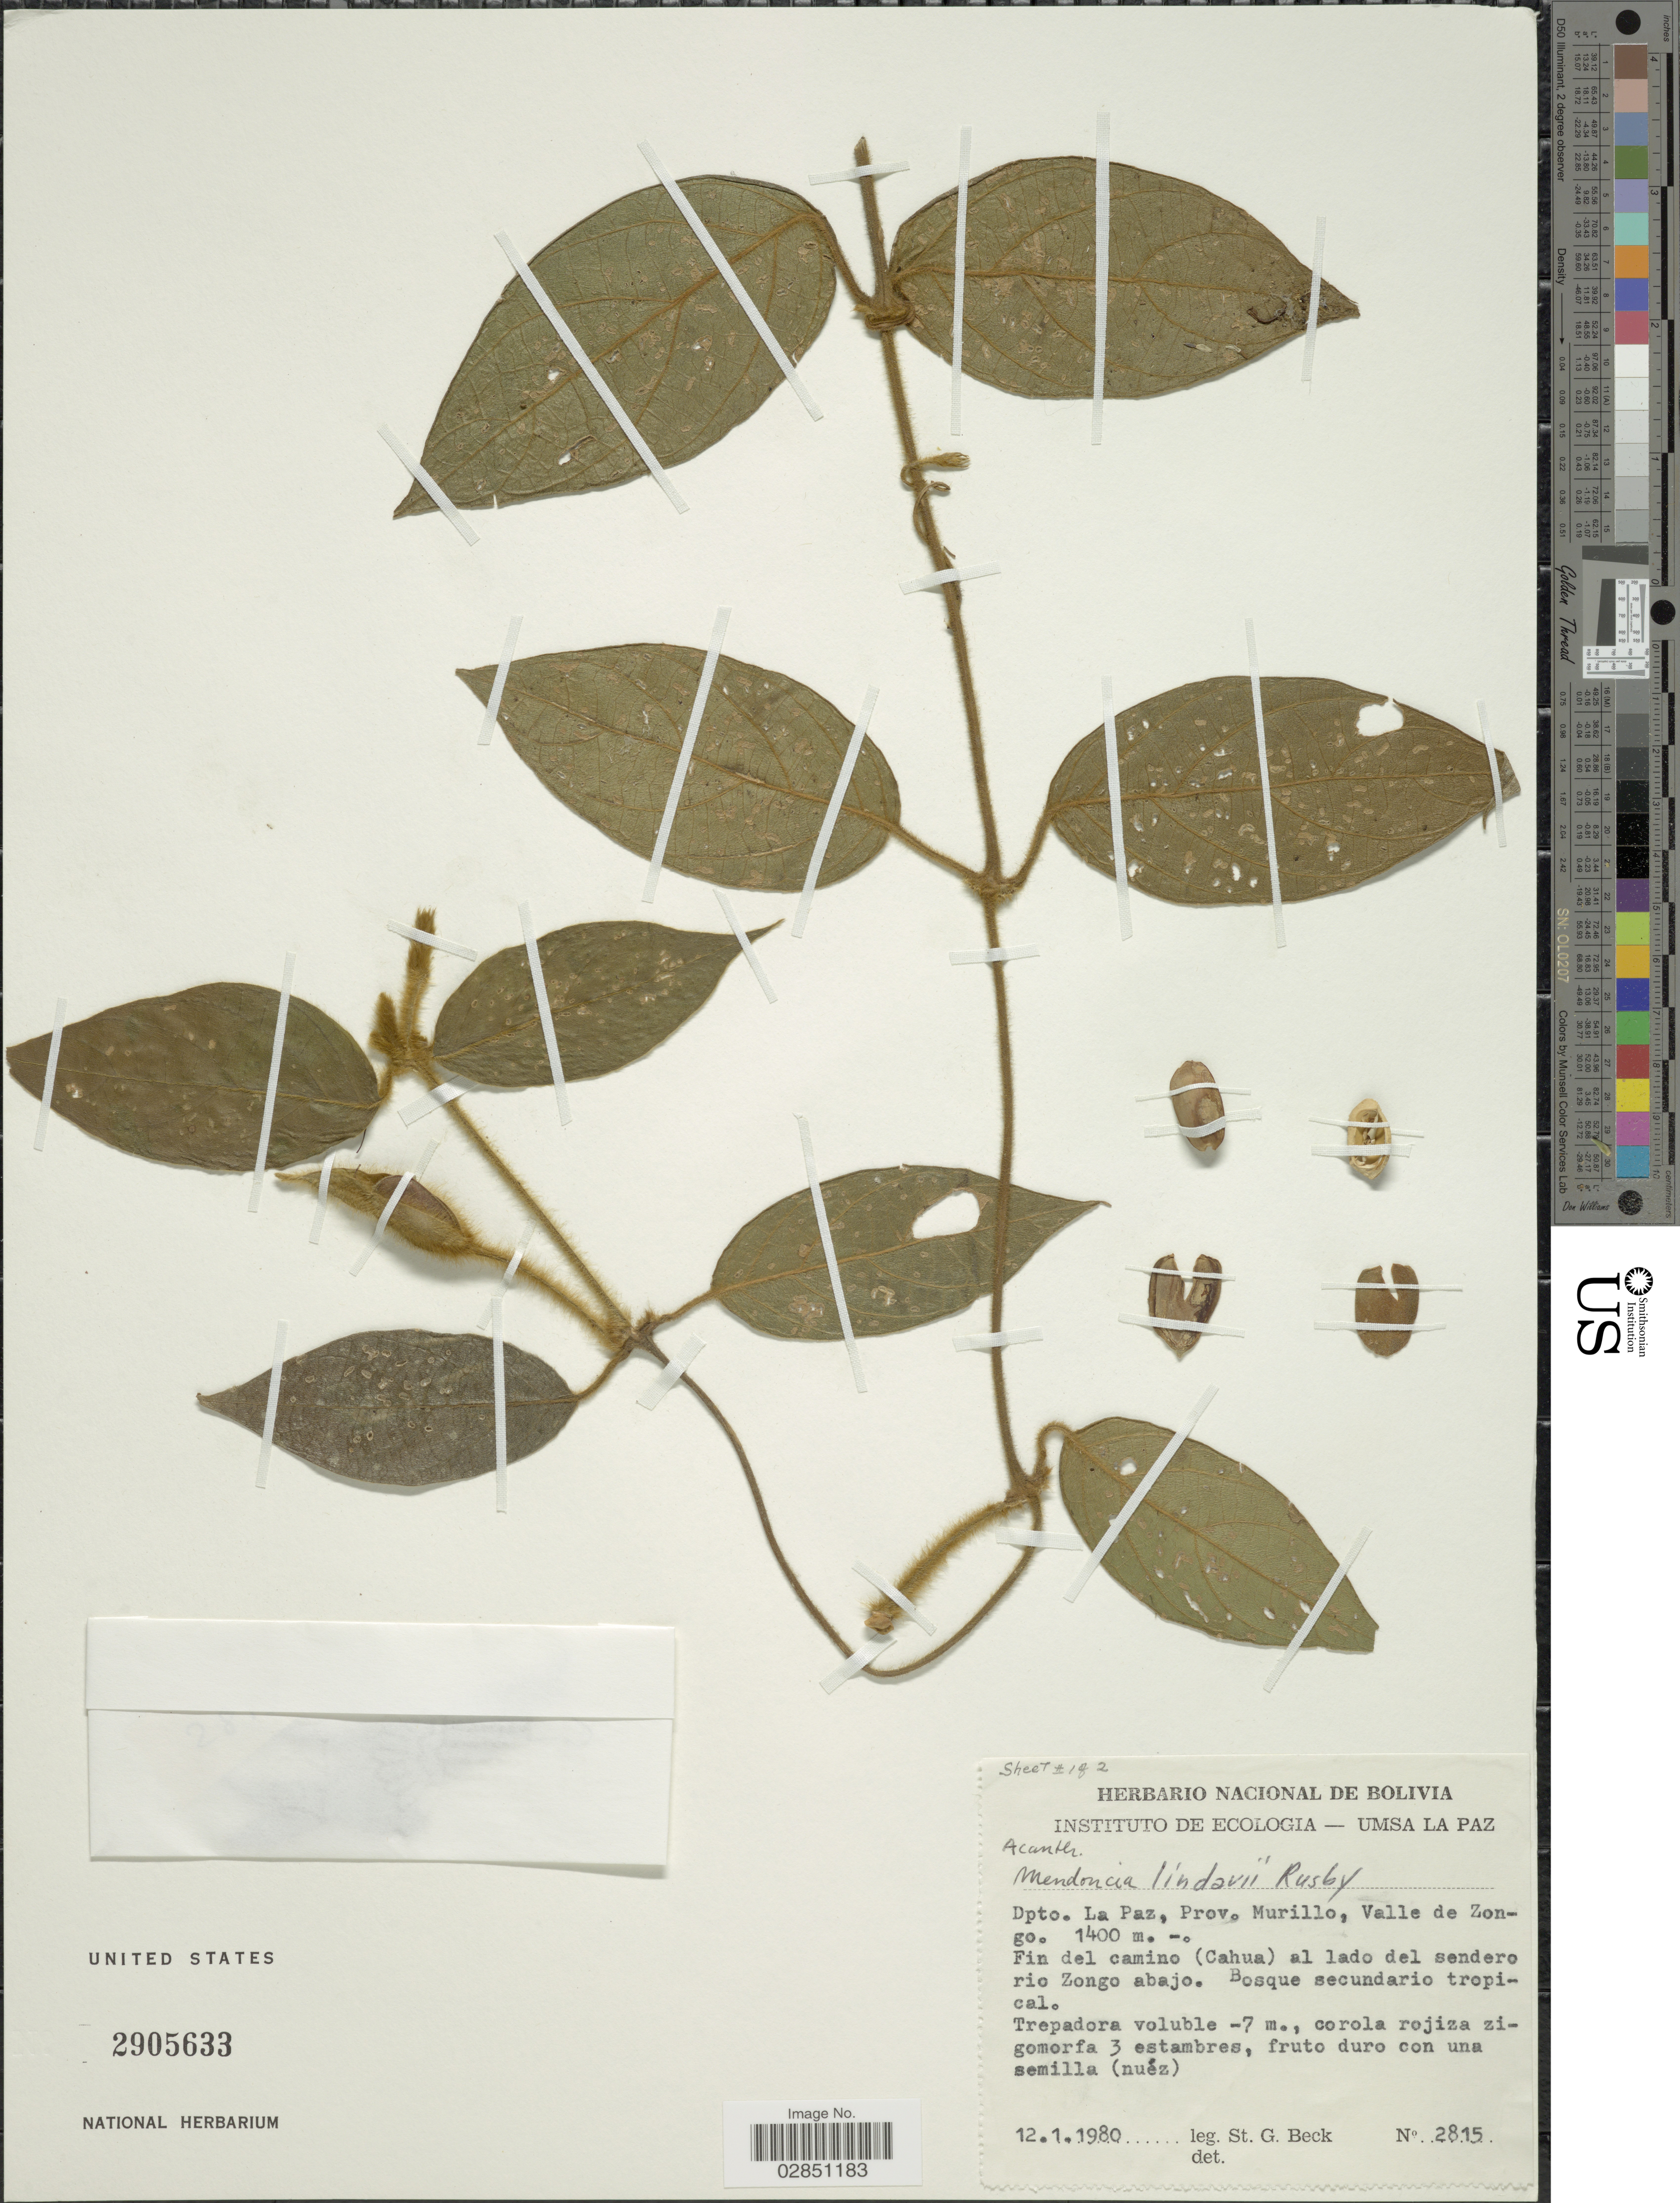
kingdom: Plantae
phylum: Tracheophyta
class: Magnoliopsida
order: Lamiales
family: Acanthaceae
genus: Mendoncia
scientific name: Mendoncia lindavii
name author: Rusby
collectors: S. G. Beck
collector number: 2815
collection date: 1980-01-12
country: Bolivia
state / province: La Paz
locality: Dpto. La Paz, Prov. Murillo, Valle de Zongo. Fin del camino (Cahua) al lado del sendero rio Zongo abajo.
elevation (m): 1400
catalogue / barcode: US 2905633